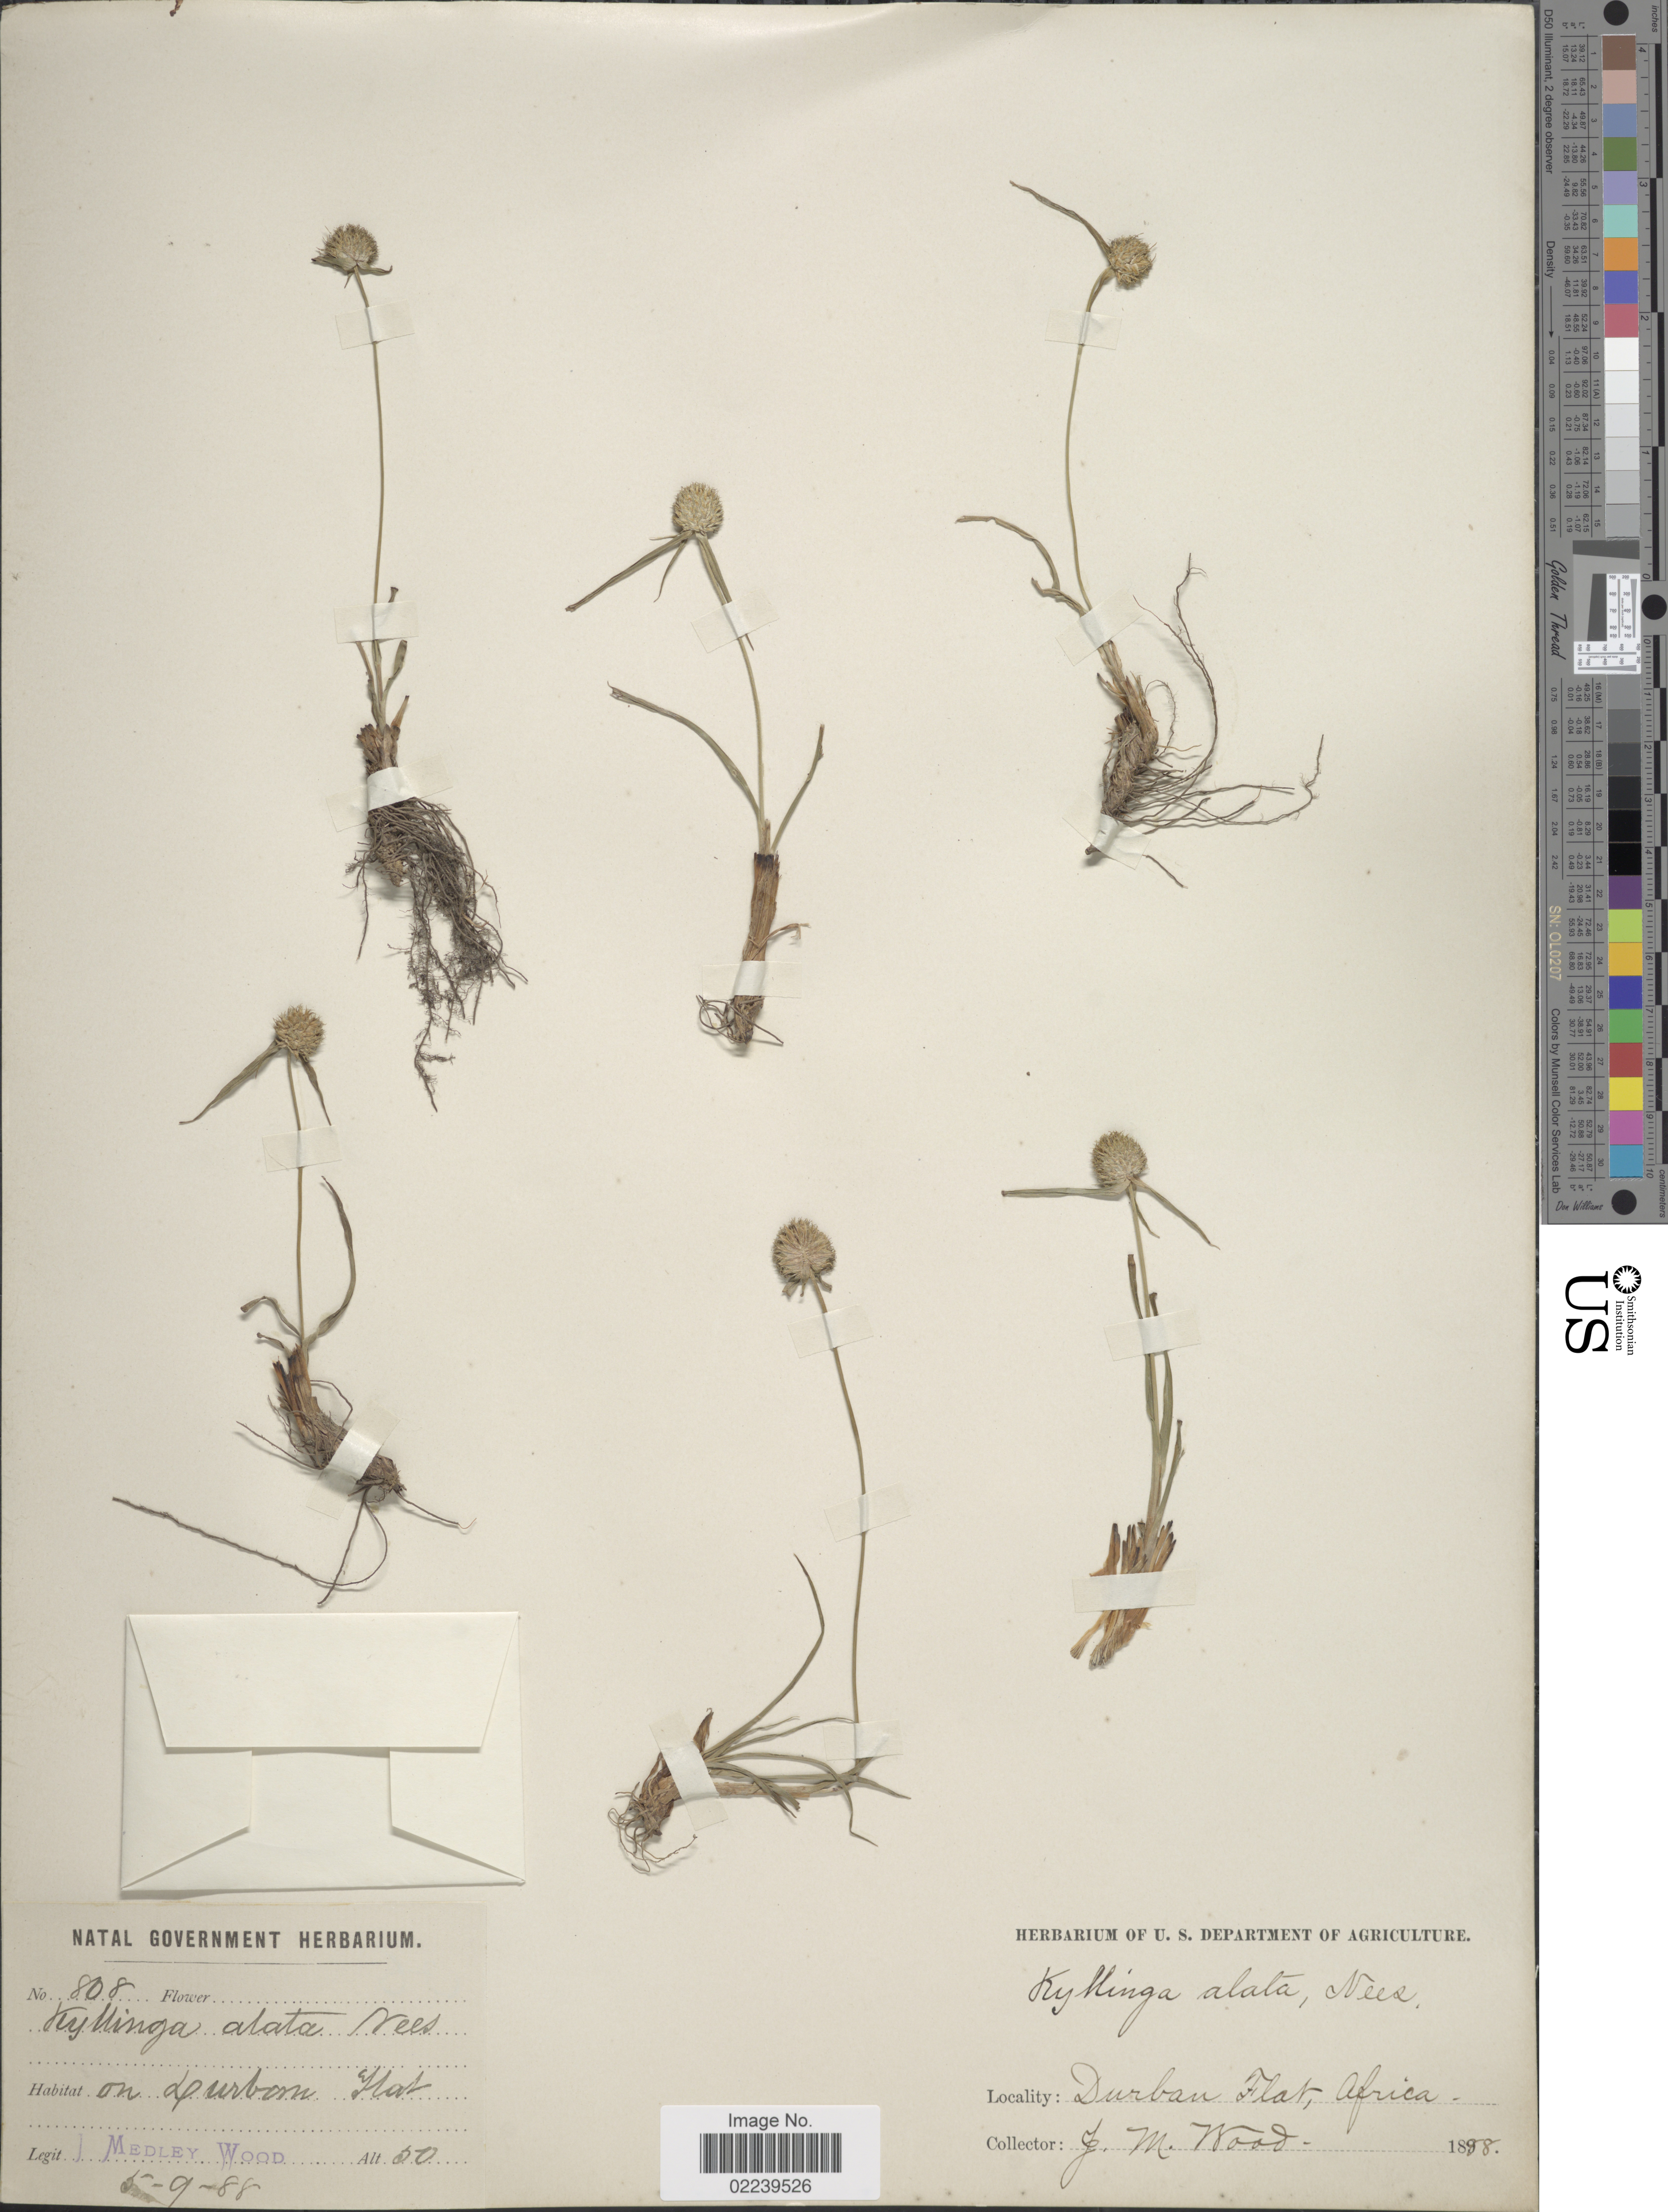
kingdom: Plantae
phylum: Tracheophyta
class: Liliopsida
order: Poales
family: Cyperaceae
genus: Cyperus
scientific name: Cyperus alatus subsp. alatus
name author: (Nees) F. Muell.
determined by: Strong, M. T., (US), Smithsonian Institution - National Museum of Natural History (UNITED STATES)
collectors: J. Medley Wood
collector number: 808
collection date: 1886-09-05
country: South Africa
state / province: KwaZulu-Natal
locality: On Durban Flat, Africa.